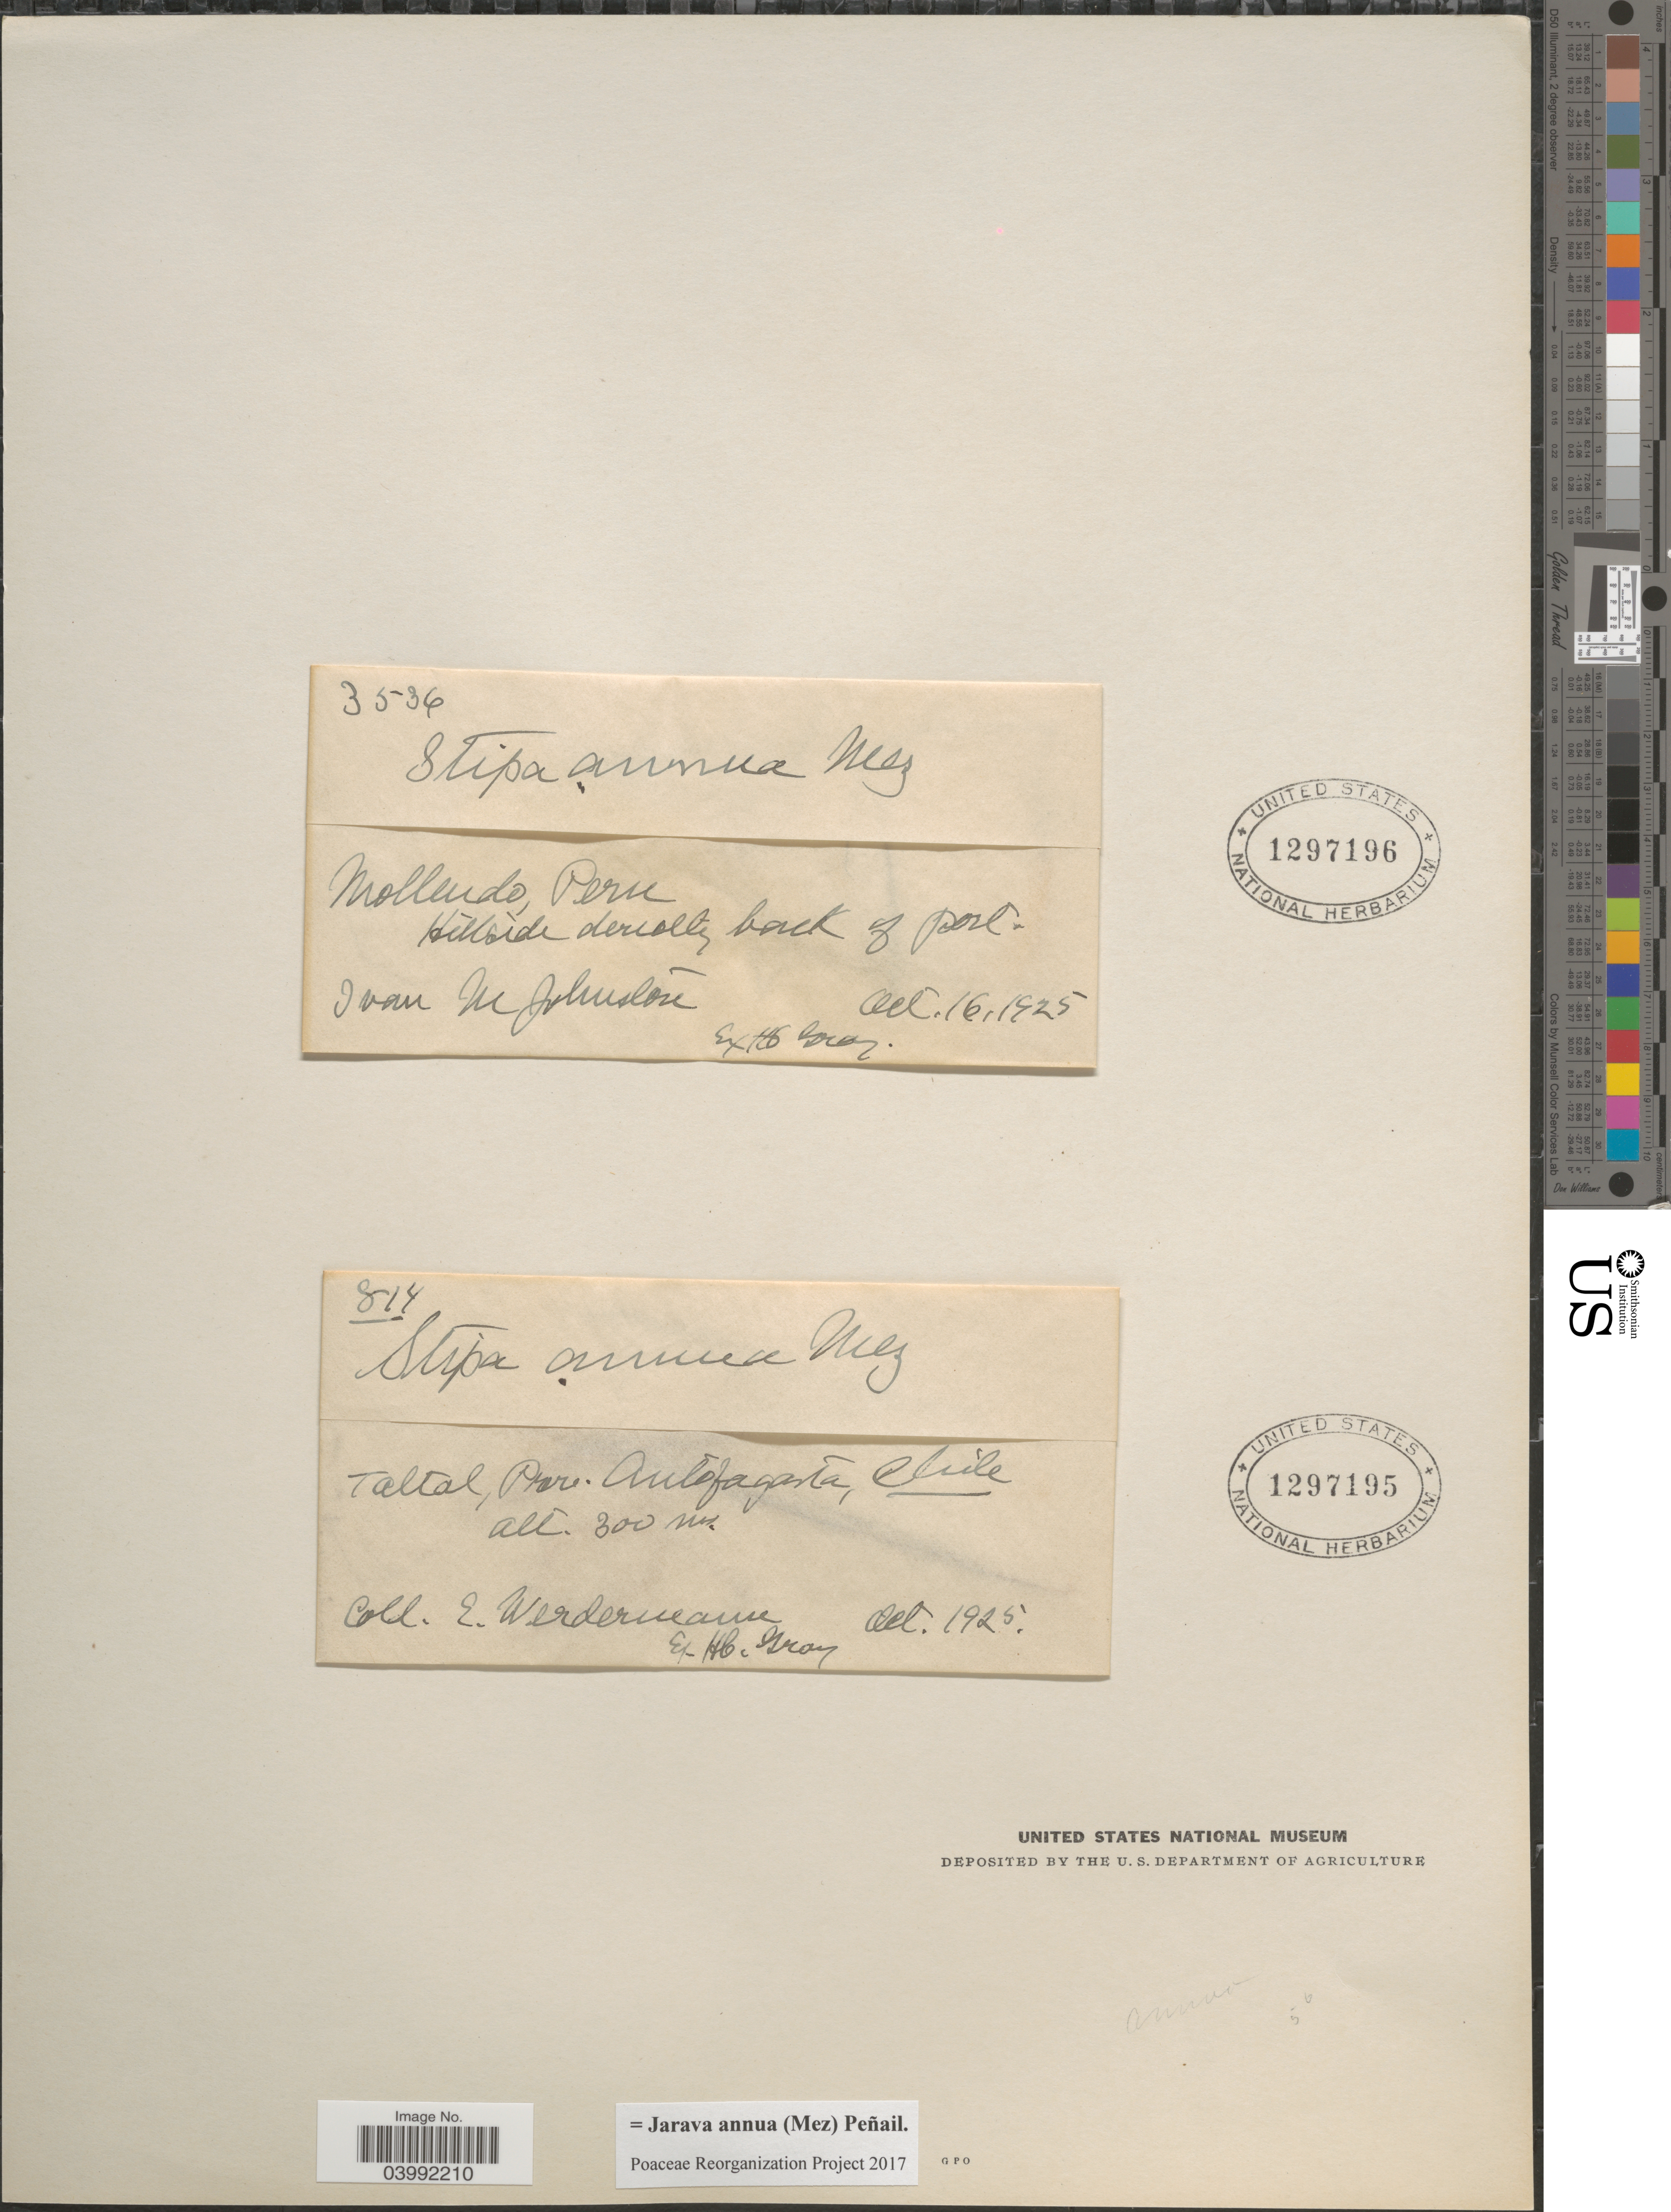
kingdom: Plantae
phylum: Tracheophyta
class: Liliopsida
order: Poales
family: Poaceae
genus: Jarava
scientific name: Jarava annua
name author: Mez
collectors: E. Werdermann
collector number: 814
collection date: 1925-10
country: Chile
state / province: Antofagasta (II)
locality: Taltal.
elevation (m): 300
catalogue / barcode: US 1297195-2